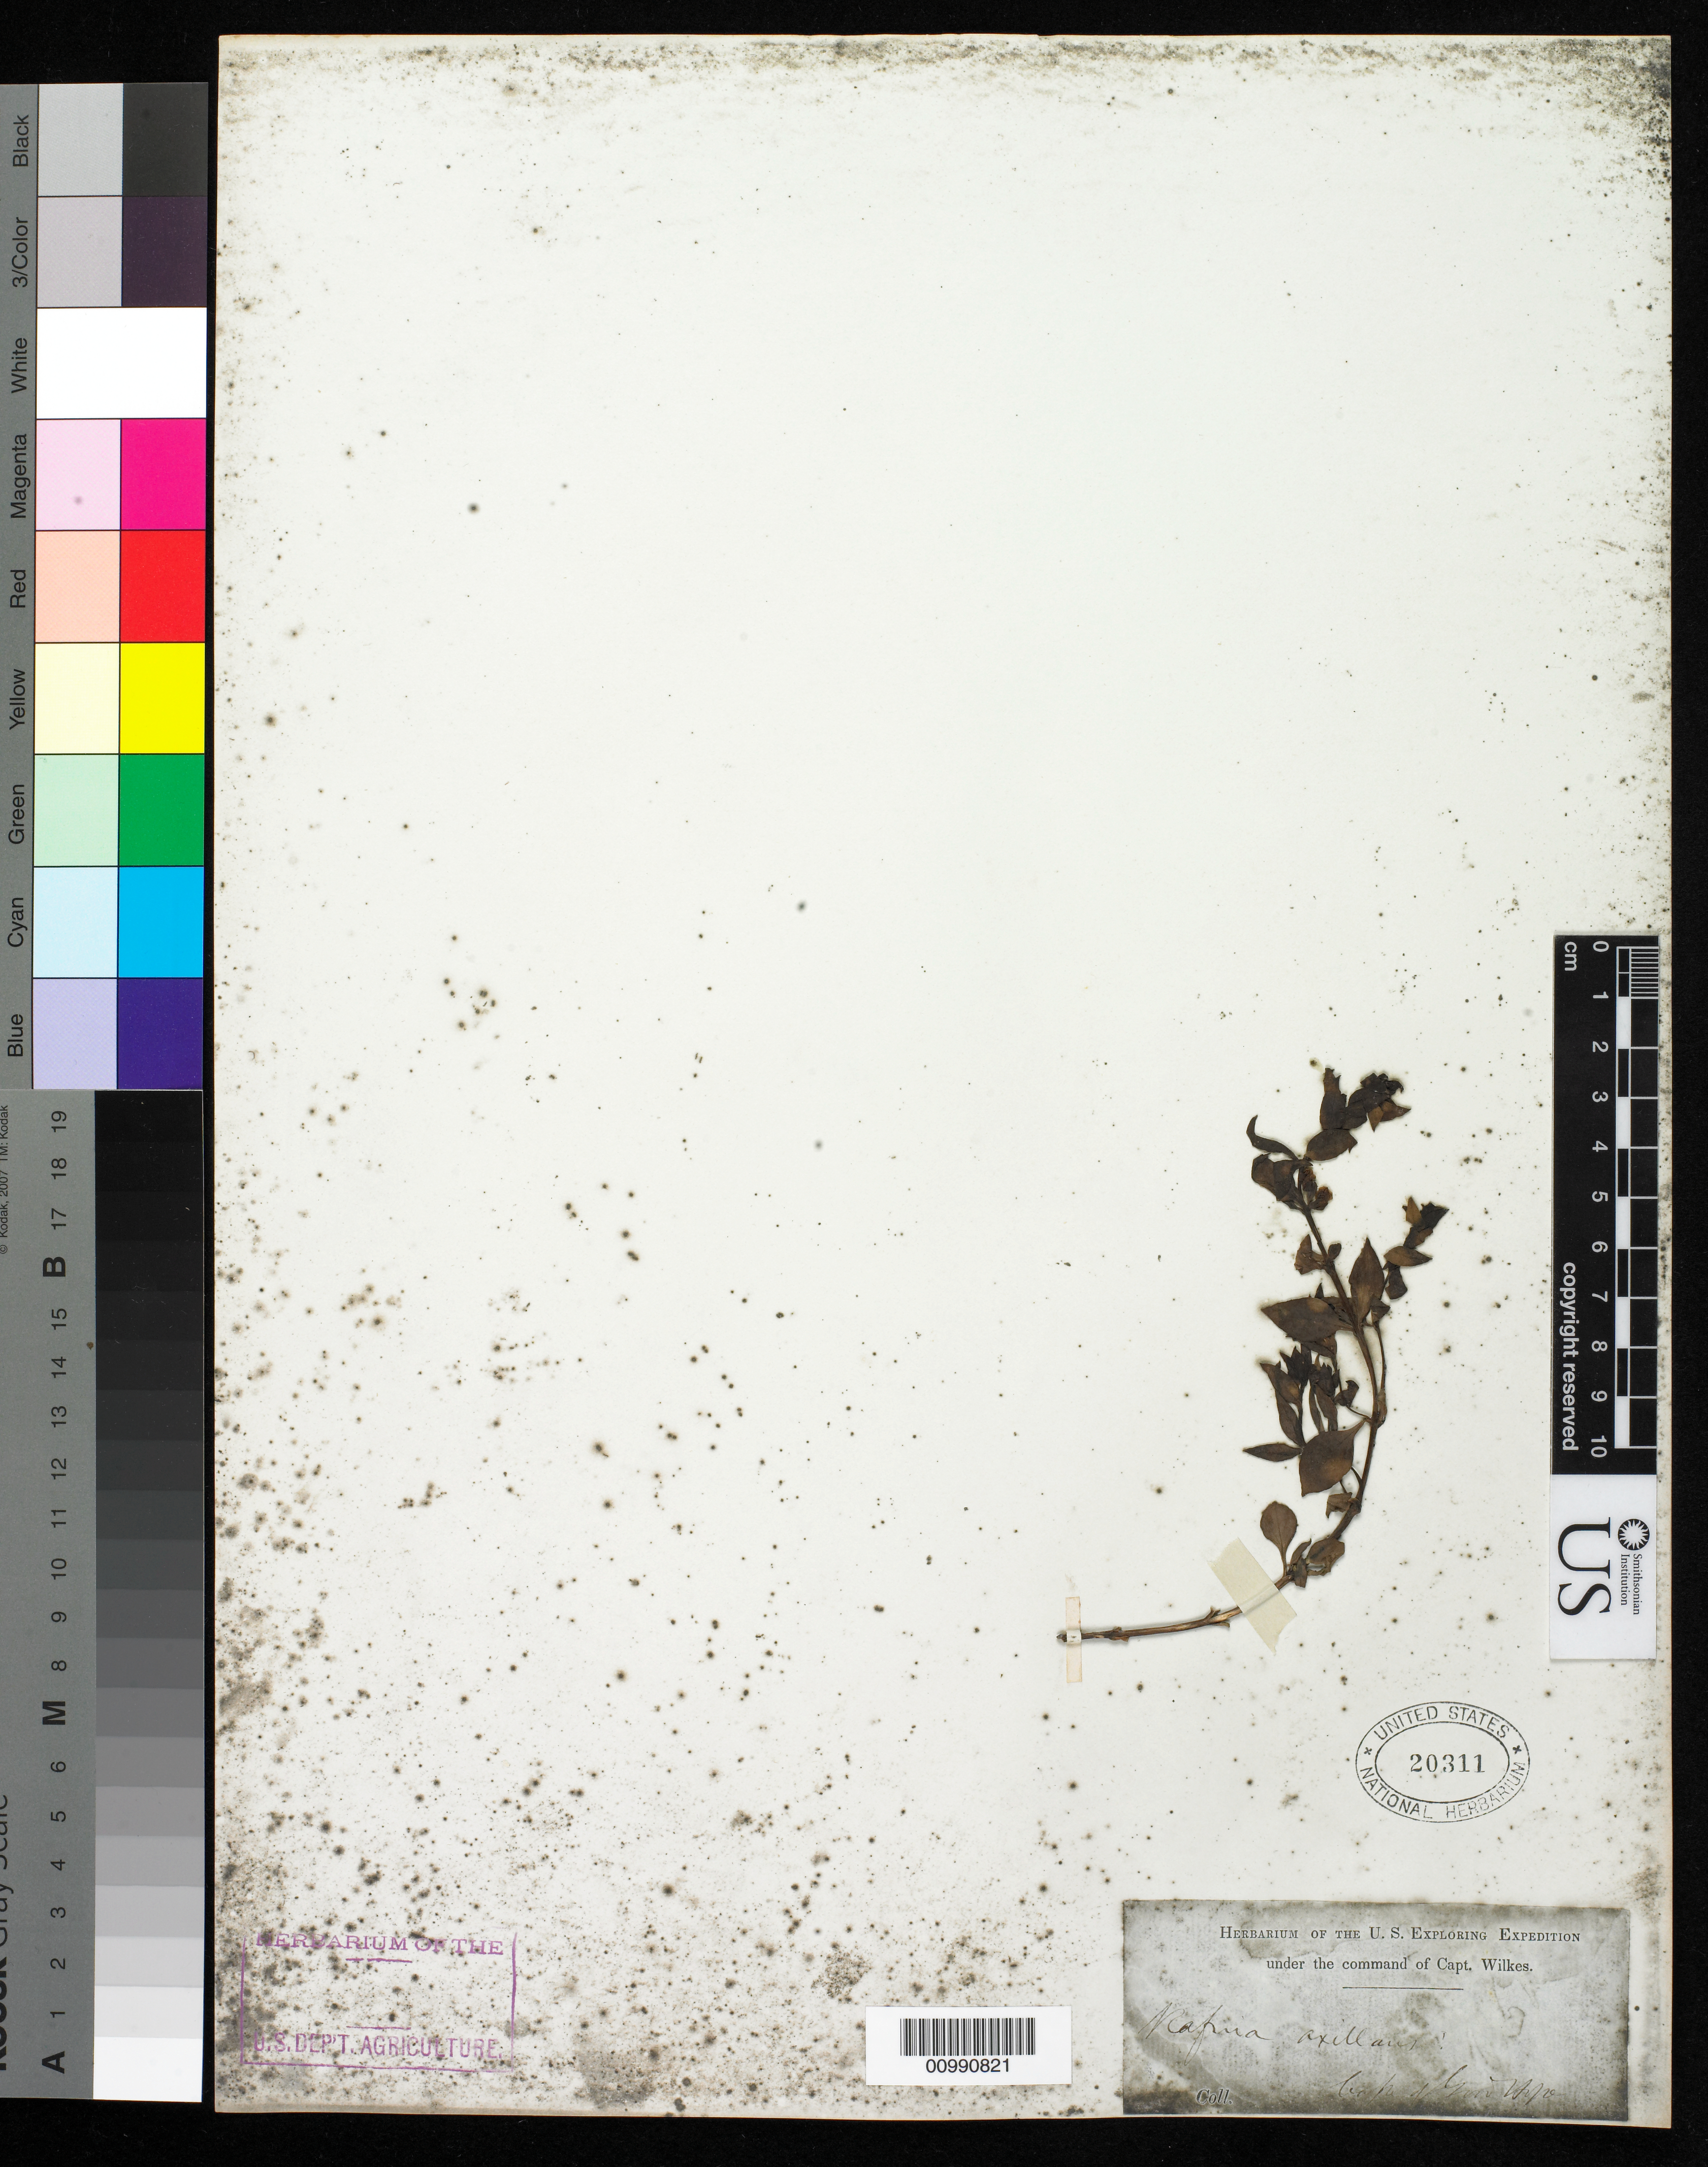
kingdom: Plantae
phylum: Tracheophyta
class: Magnoliopsida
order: Fabales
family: Fabaceae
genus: Rafnia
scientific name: Rafnia axillaris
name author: Thunb.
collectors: Wilkes Explor. Exped.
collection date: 1838/1842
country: South Africa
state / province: Western Cape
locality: Cape of Good Hope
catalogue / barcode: US 20311